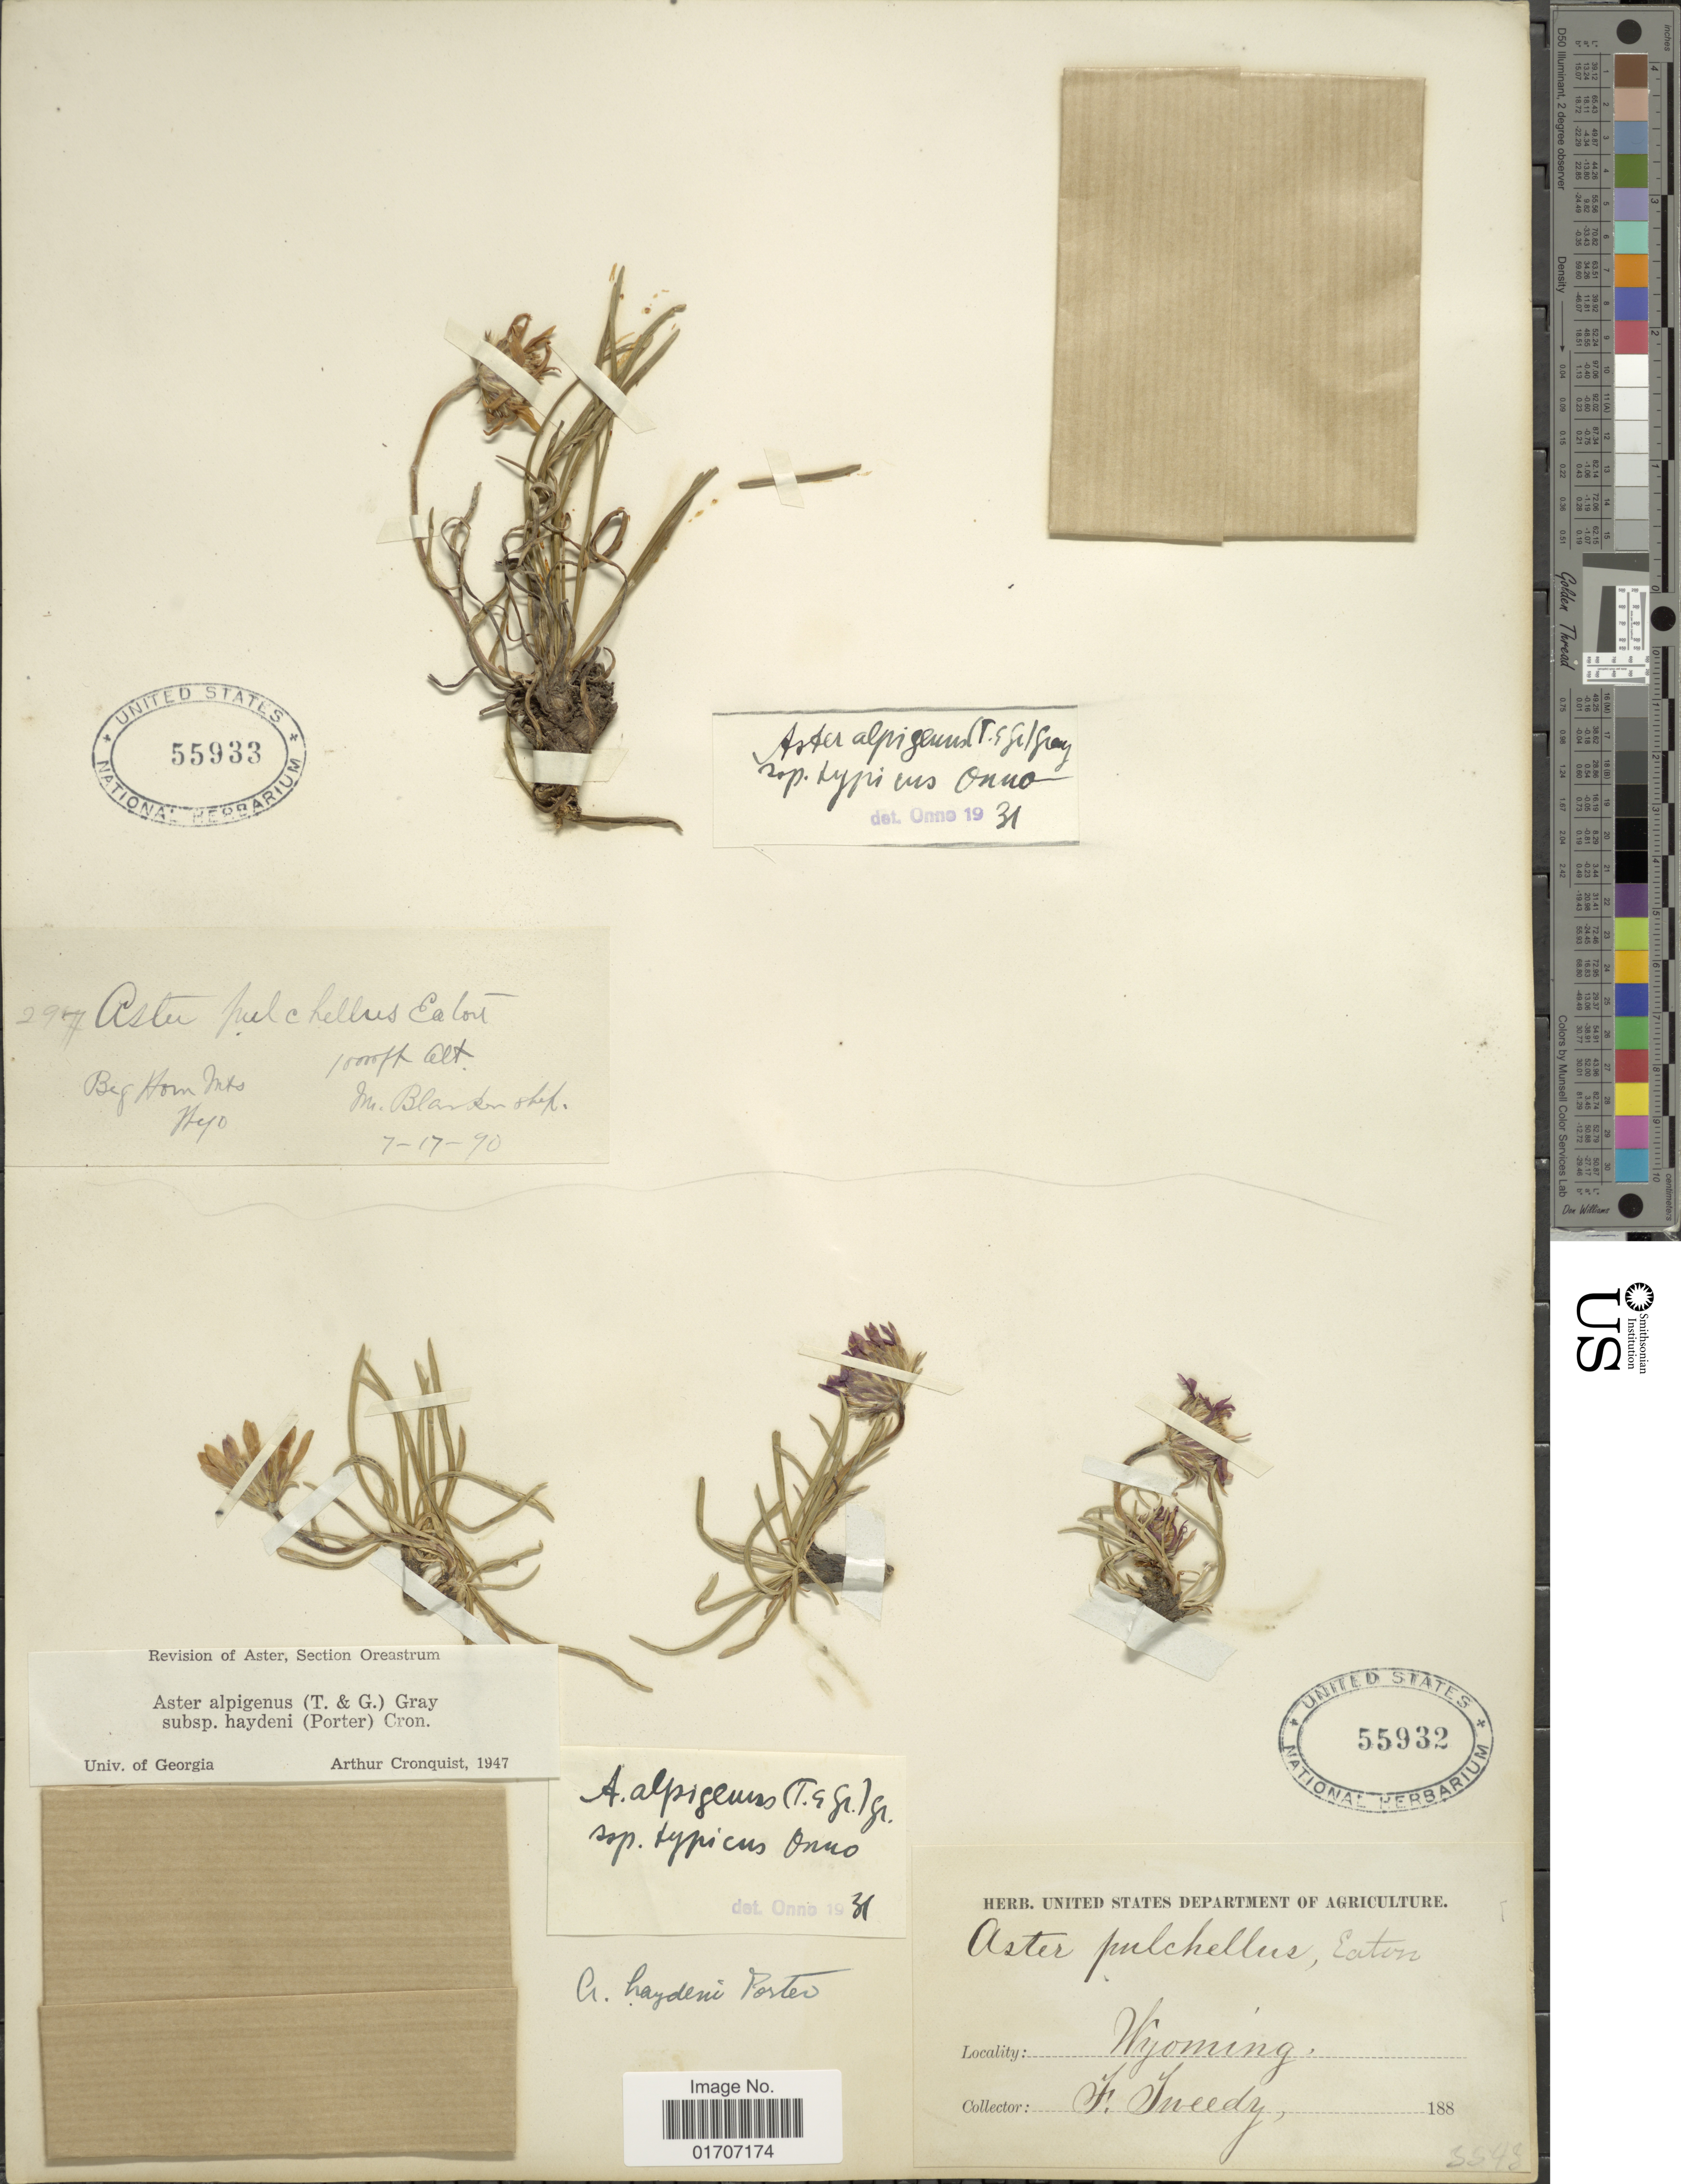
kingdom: Plantae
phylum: Tracheophyta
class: Magnoliopsida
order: Asterales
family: Asteraceae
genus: Oreostemma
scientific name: Oreostemma alpigenum var. haydenii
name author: (Porter) G.L. Nesom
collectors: F. Tweedy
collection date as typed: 188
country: United States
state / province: Wyoming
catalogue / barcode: US 55932